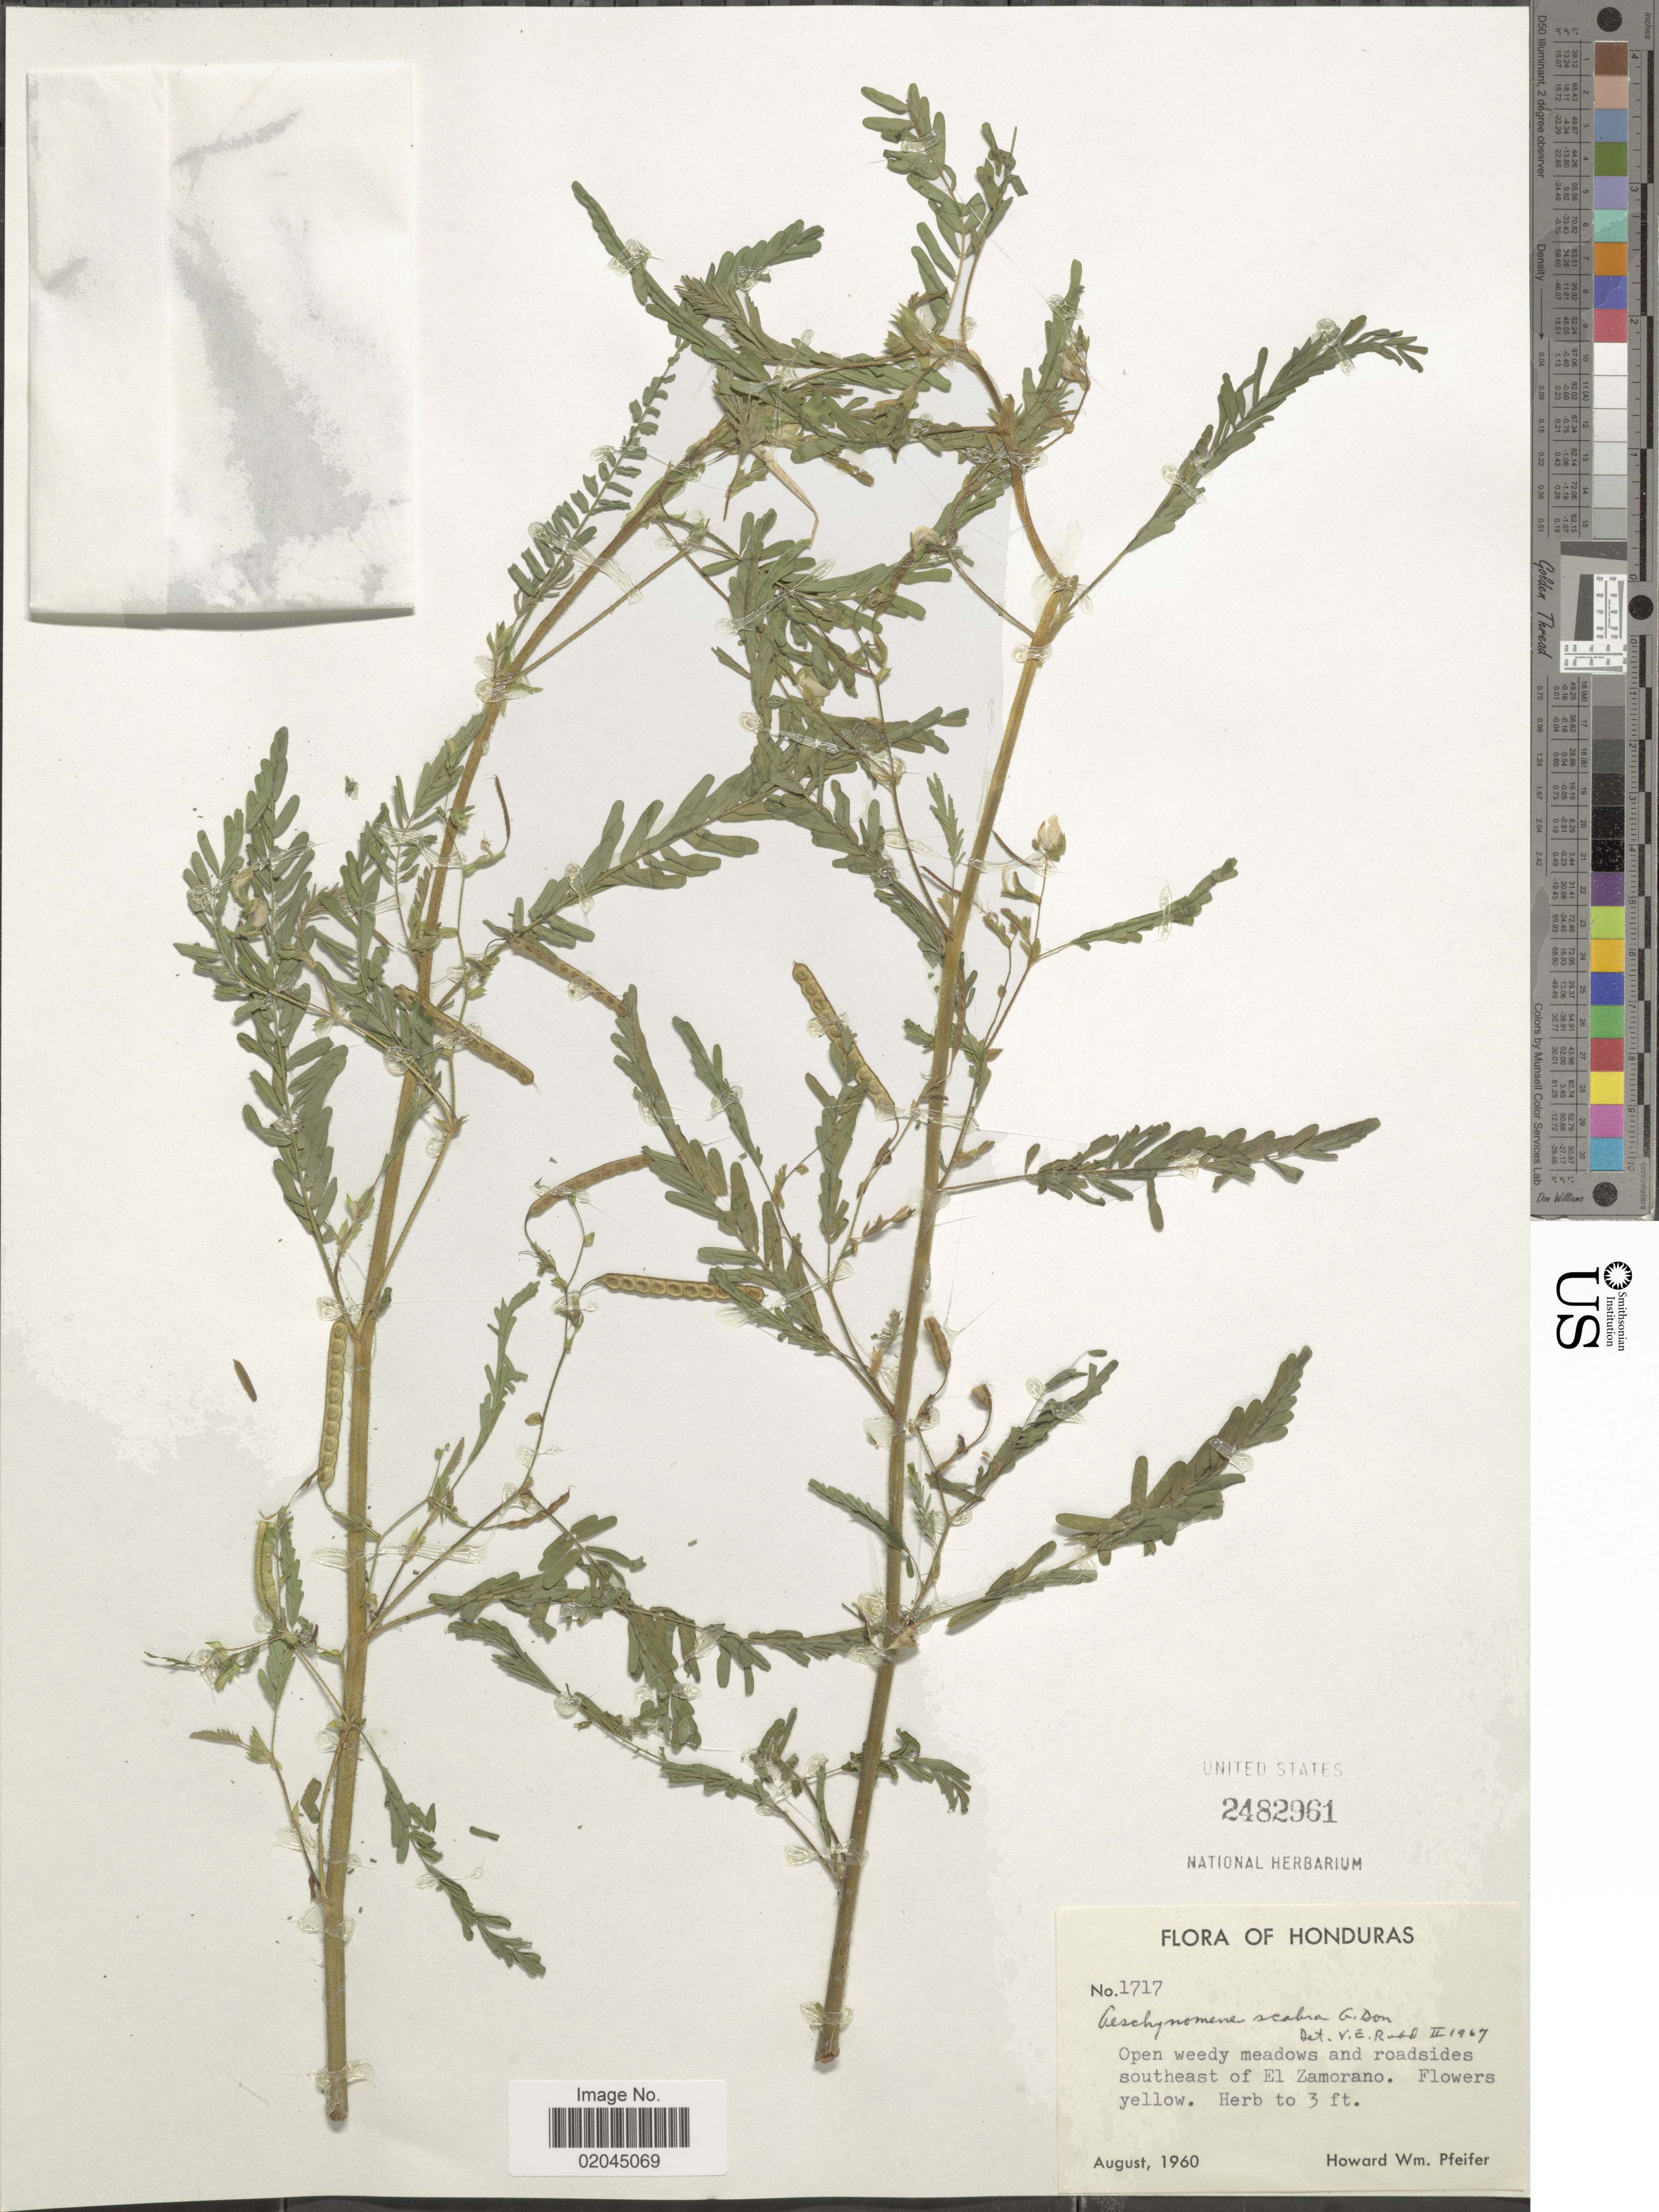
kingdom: Plantae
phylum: Tracheophyta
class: Magnoliopsida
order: Fabales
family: Fabaceae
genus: Aeschynomene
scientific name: Aeschynomene scabra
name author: G. Don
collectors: H. W. Pfeifer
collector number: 1717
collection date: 1960-08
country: Honduras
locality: Open weedy meadows and roadsides southeast of El Zamorano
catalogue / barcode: US 2482961